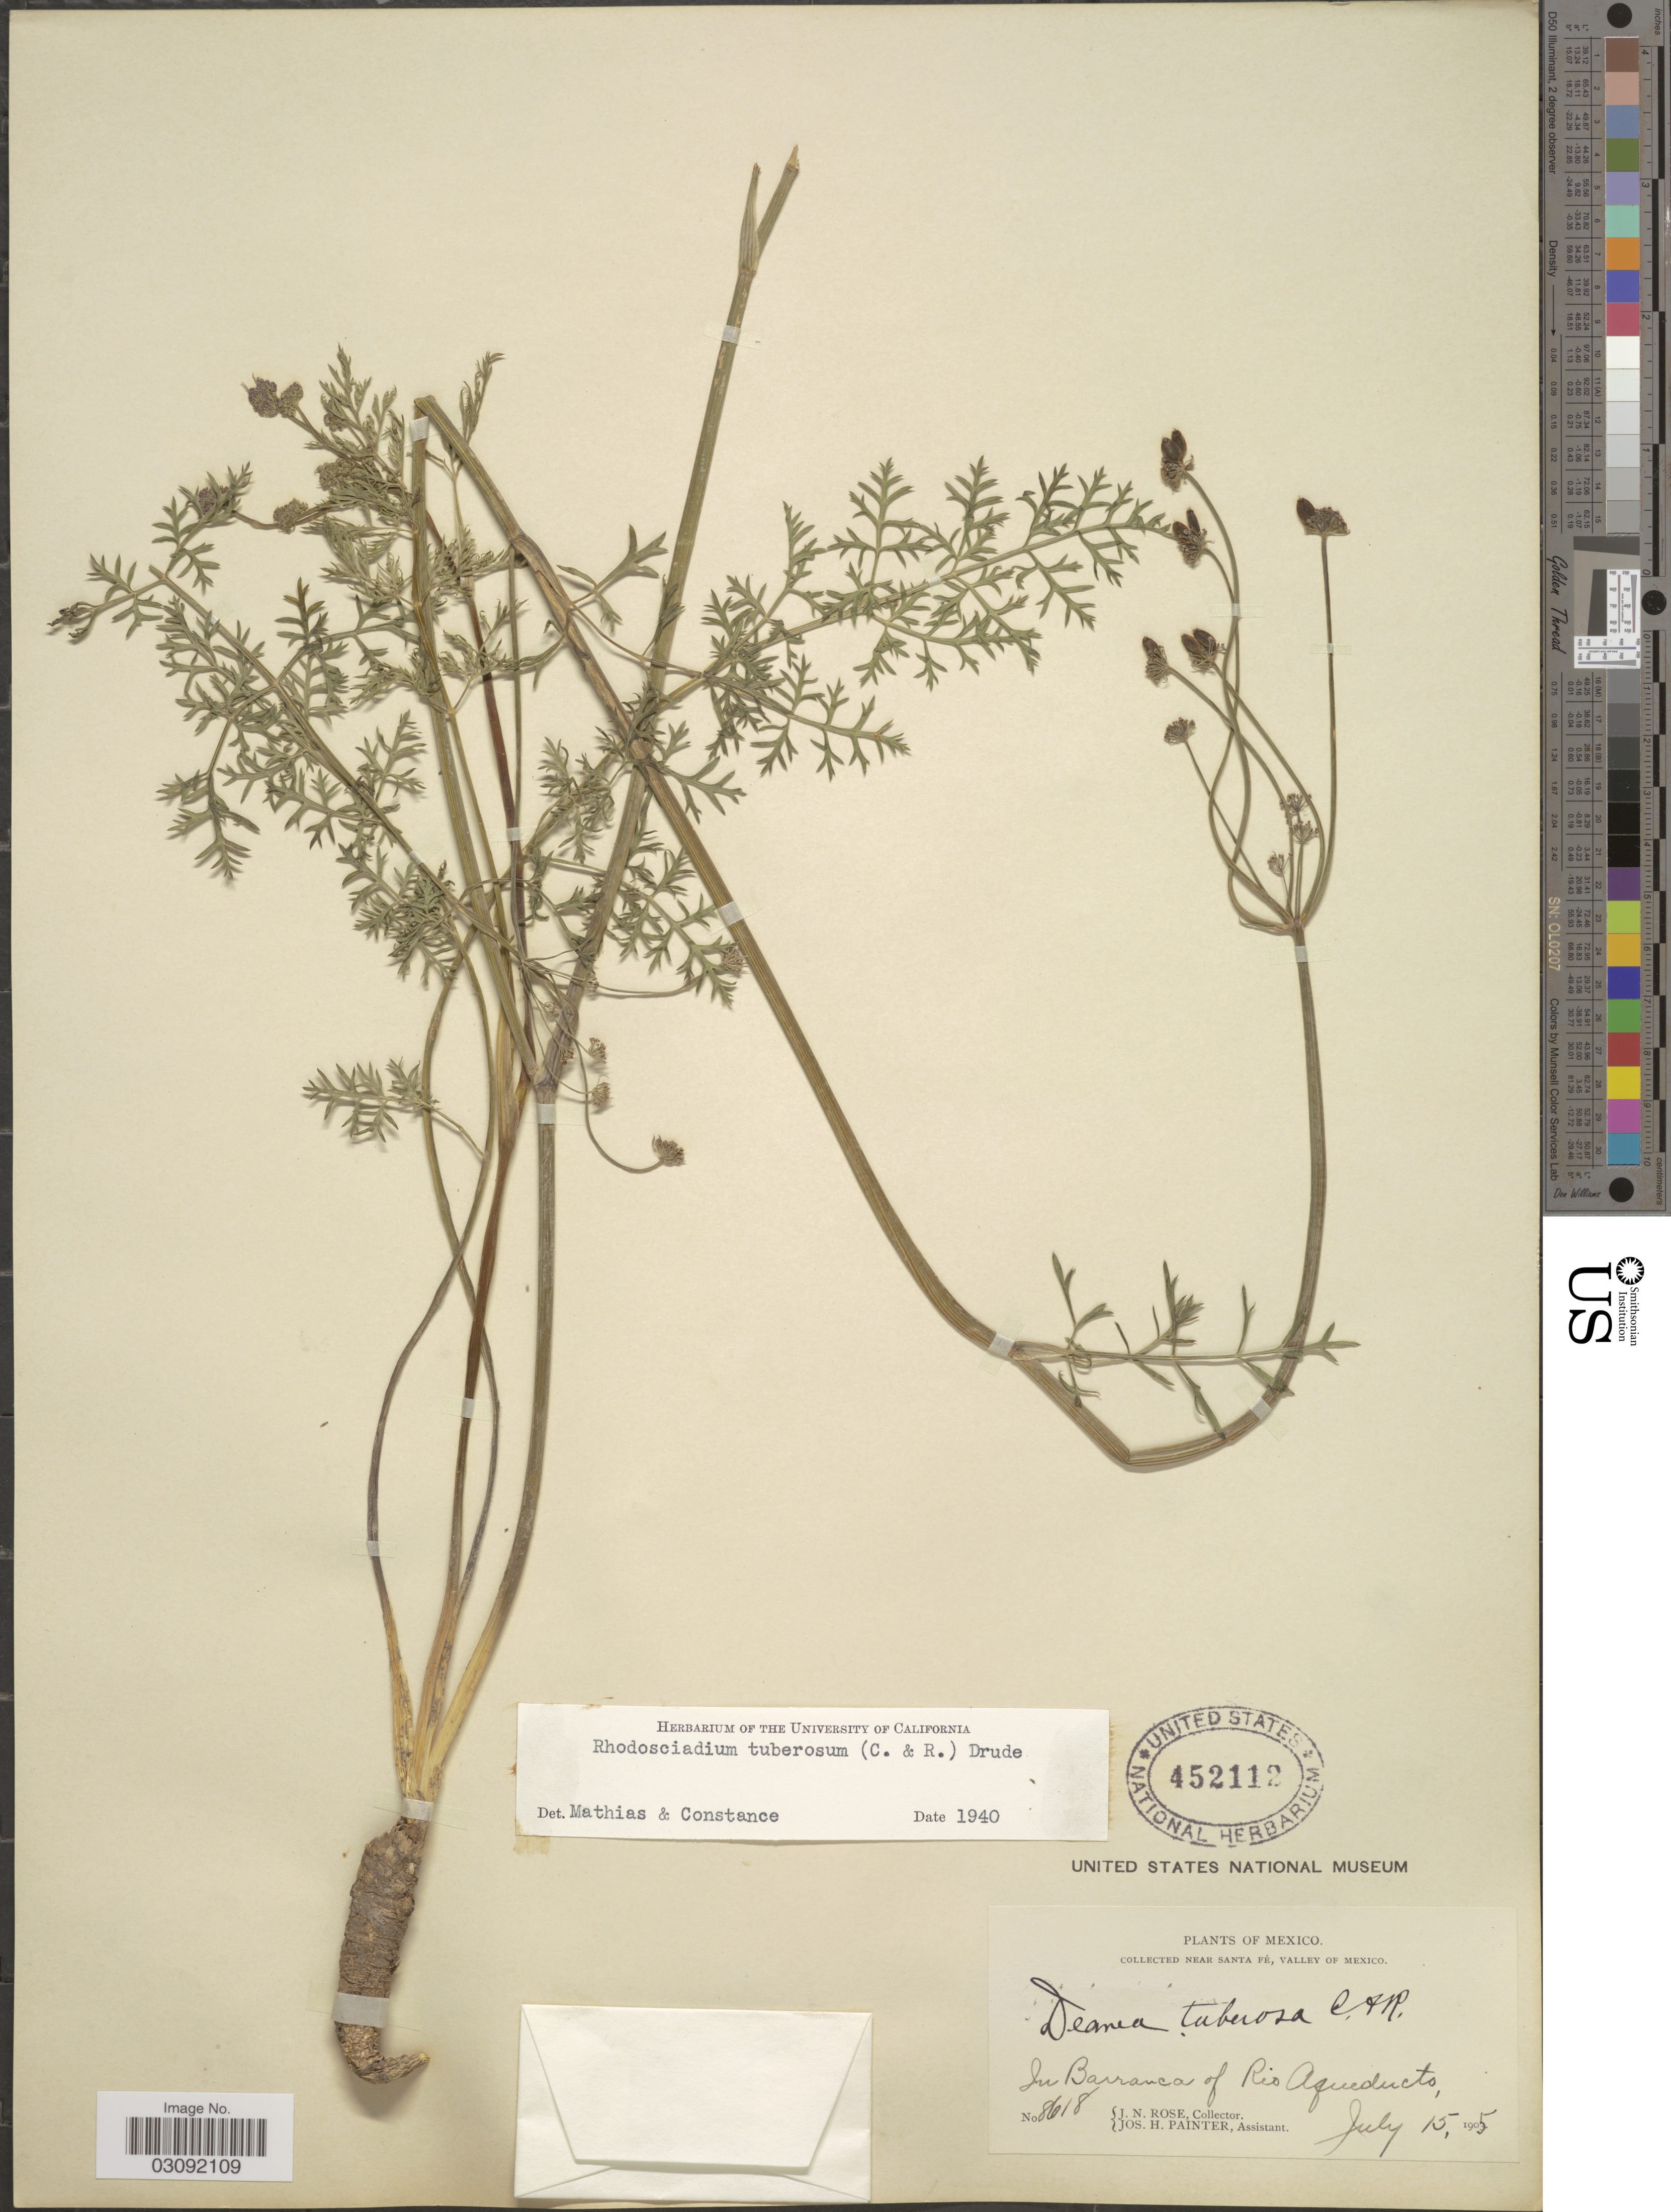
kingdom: Plantae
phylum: Tracheophyta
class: Magnoliopsida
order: Apiales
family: Apiaceae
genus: Rhodosciadium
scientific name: Rhodosciadium tuberosum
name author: (J.M. Coult. & Rose) Drude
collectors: J. N. Rose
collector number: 8618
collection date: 1905-07-15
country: Mexico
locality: Near Santa Fé, Valley of Mexico. In Barranca of Rio Aqueducto.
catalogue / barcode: US 452112